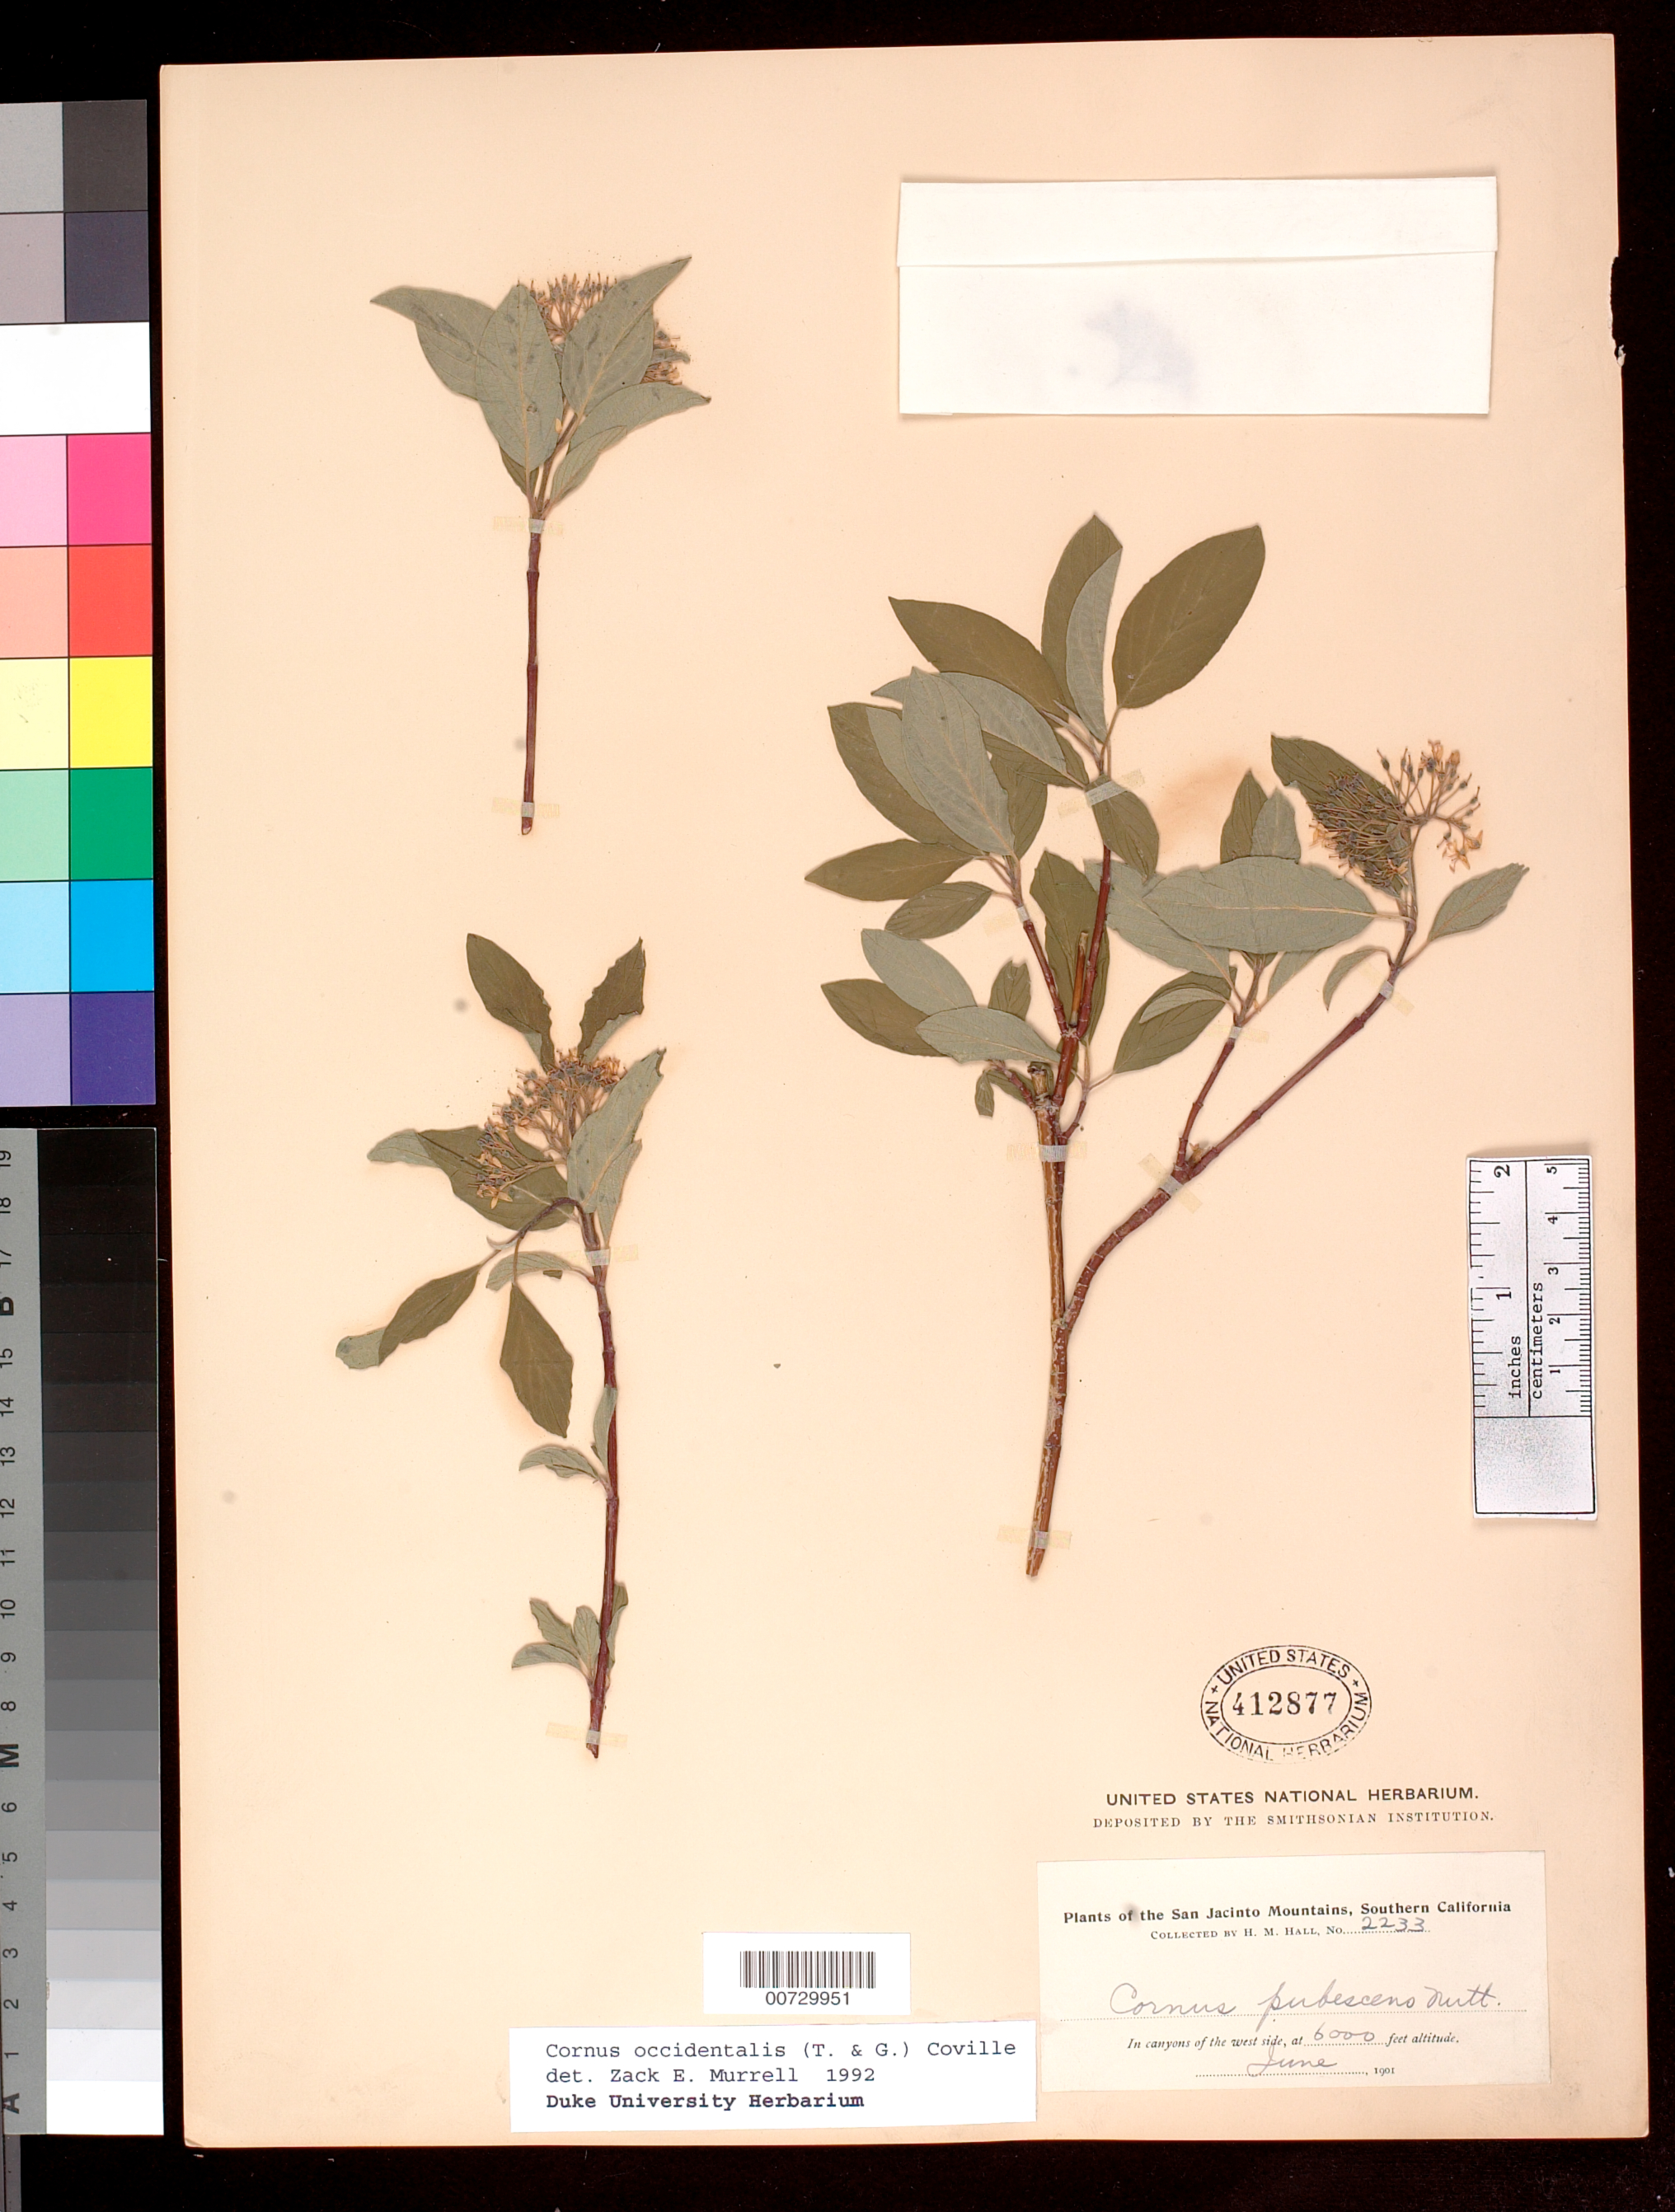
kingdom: Plantae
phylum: Tracheophyta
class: Magnoliopsida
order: Cornales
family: Cornaceae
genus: Cornus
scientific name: Cornus sericea subsp. occidentalis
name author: L.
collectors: H. M. Hall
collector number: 2233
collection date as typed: Jun 1901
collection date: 1901-06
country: United States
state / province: California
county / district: Riverside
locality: San Jacinto Mts. In canyons of the west side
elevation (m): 1829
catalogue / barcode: US 412877